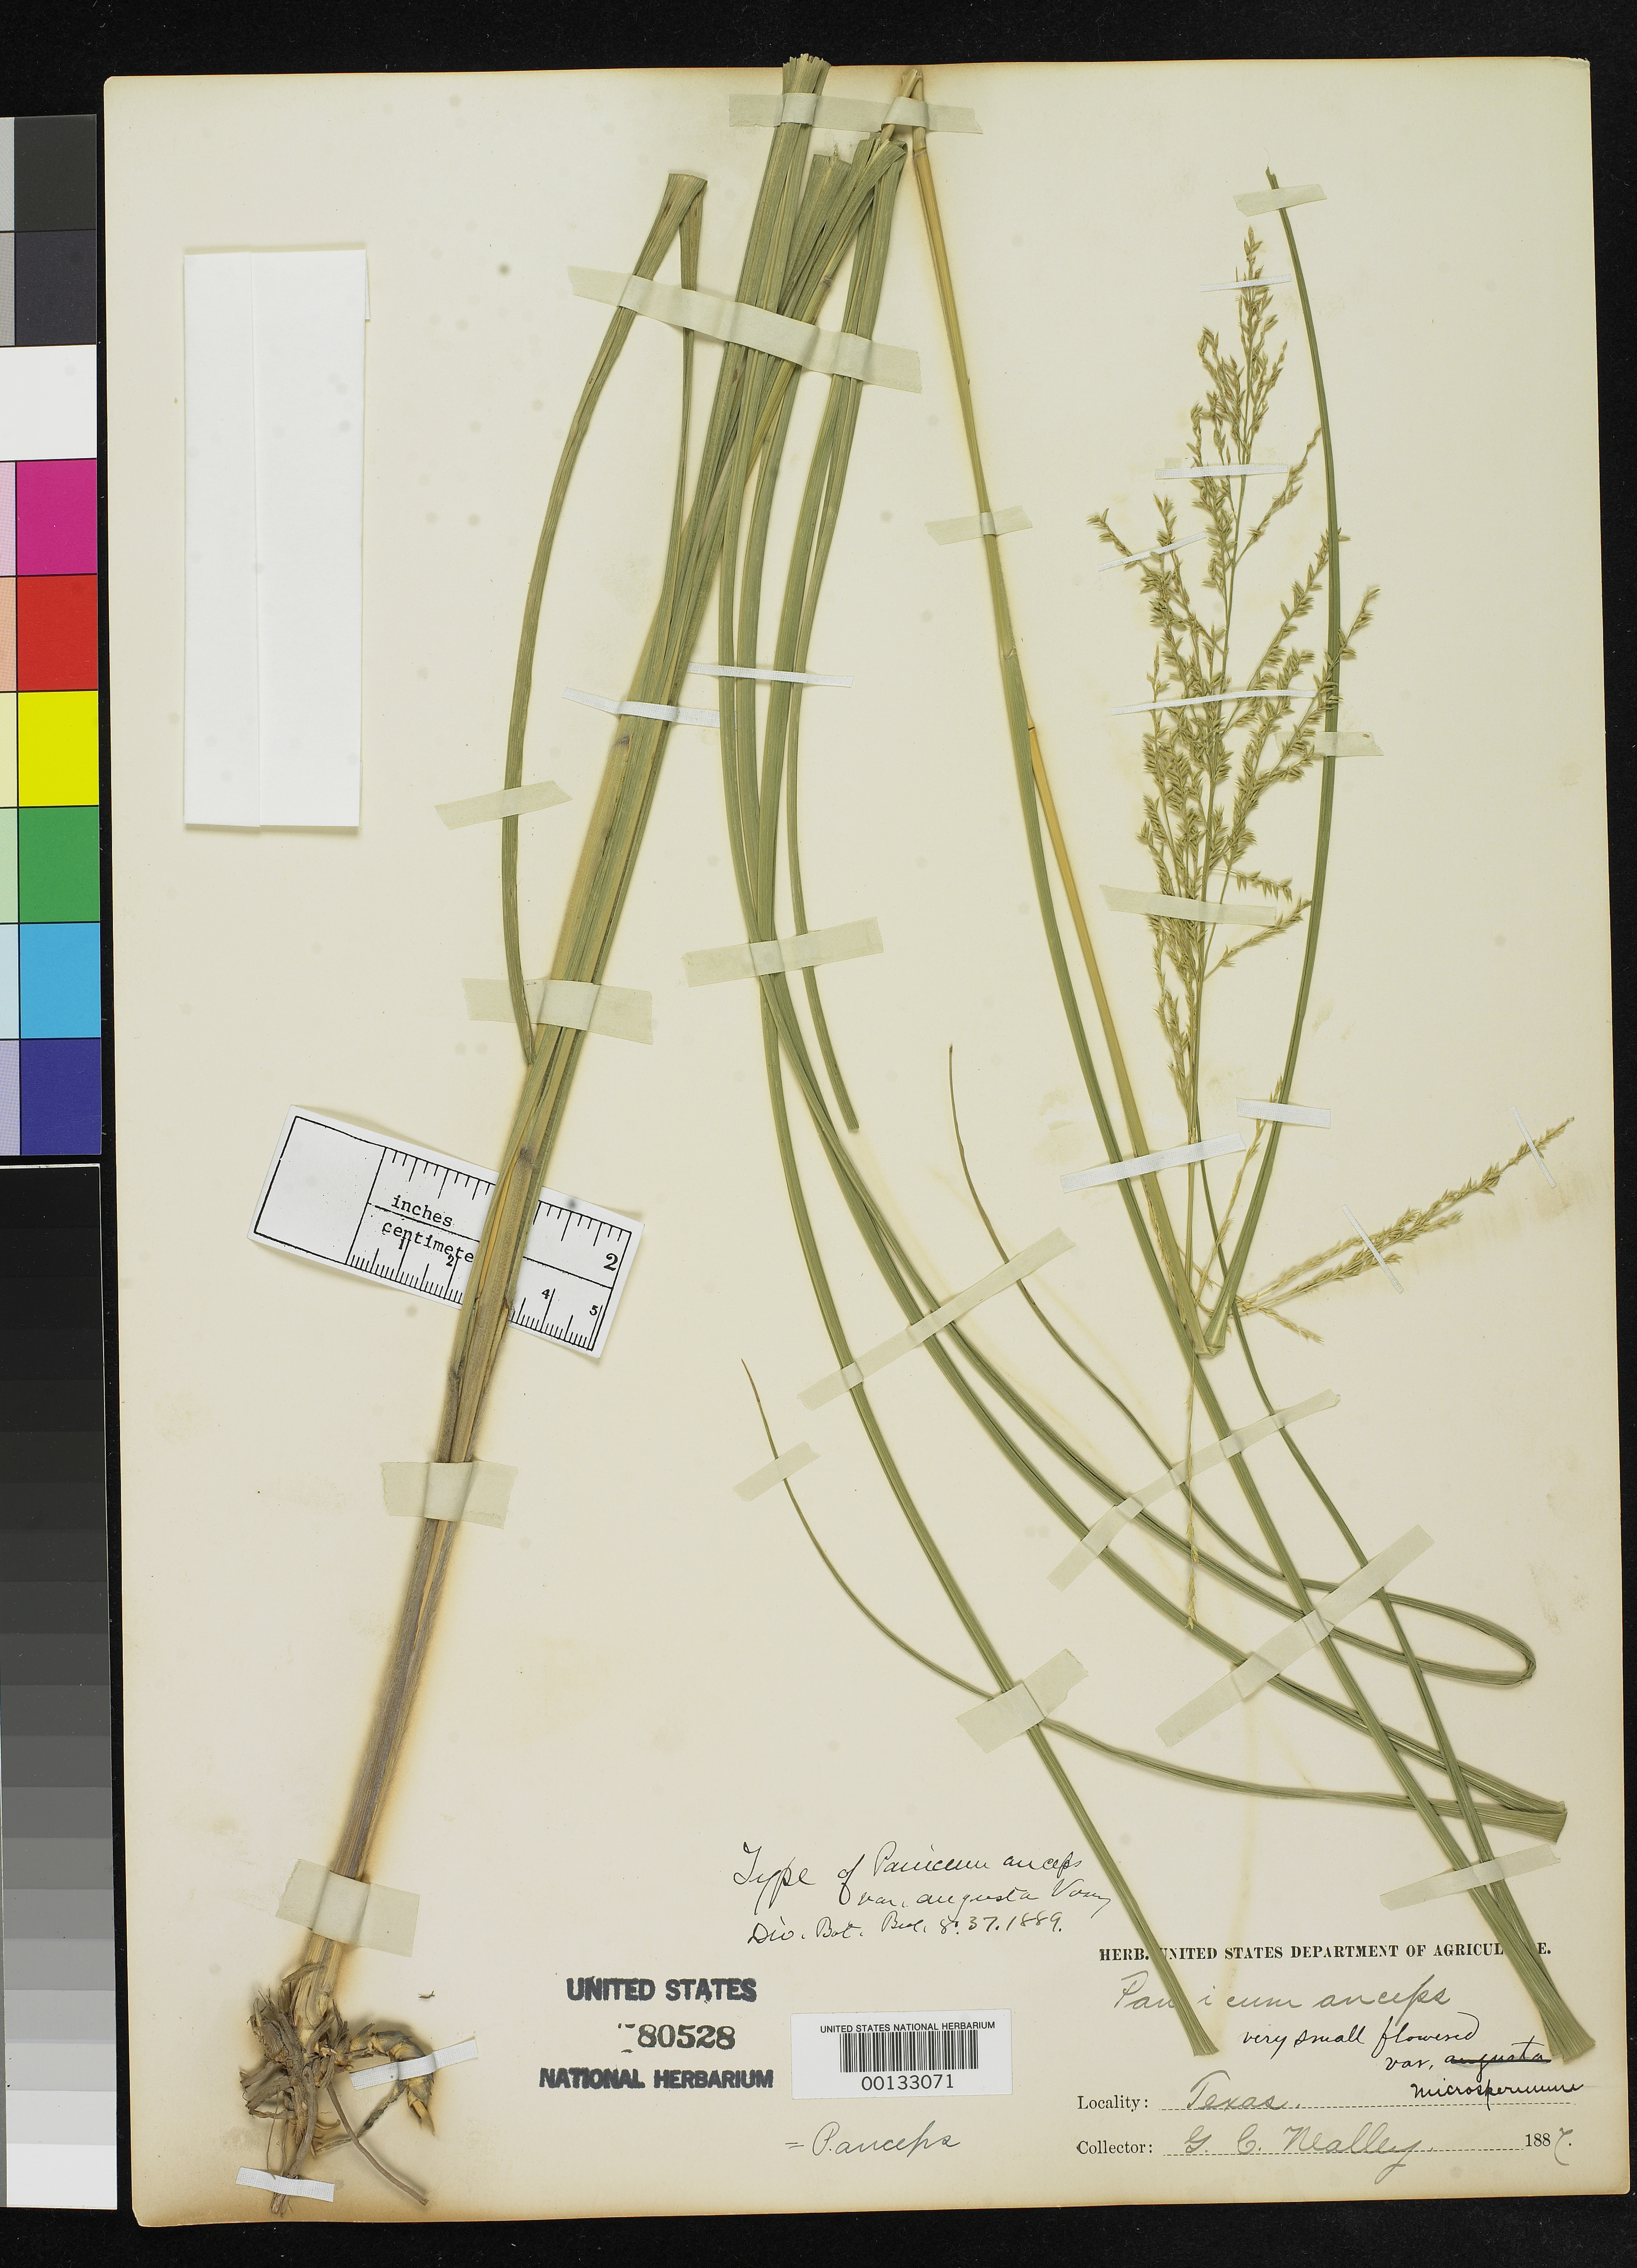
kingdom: Plantae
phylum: Tracheophyta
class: Liliopsida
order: Poales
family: Poaceae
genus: Panicum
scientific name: Panicum anceps var. angustum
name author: Vasey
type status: Holotype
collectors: G. C. Nealley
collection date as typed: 1887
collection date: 1887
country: United States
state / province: Texas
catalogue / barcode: US 80528